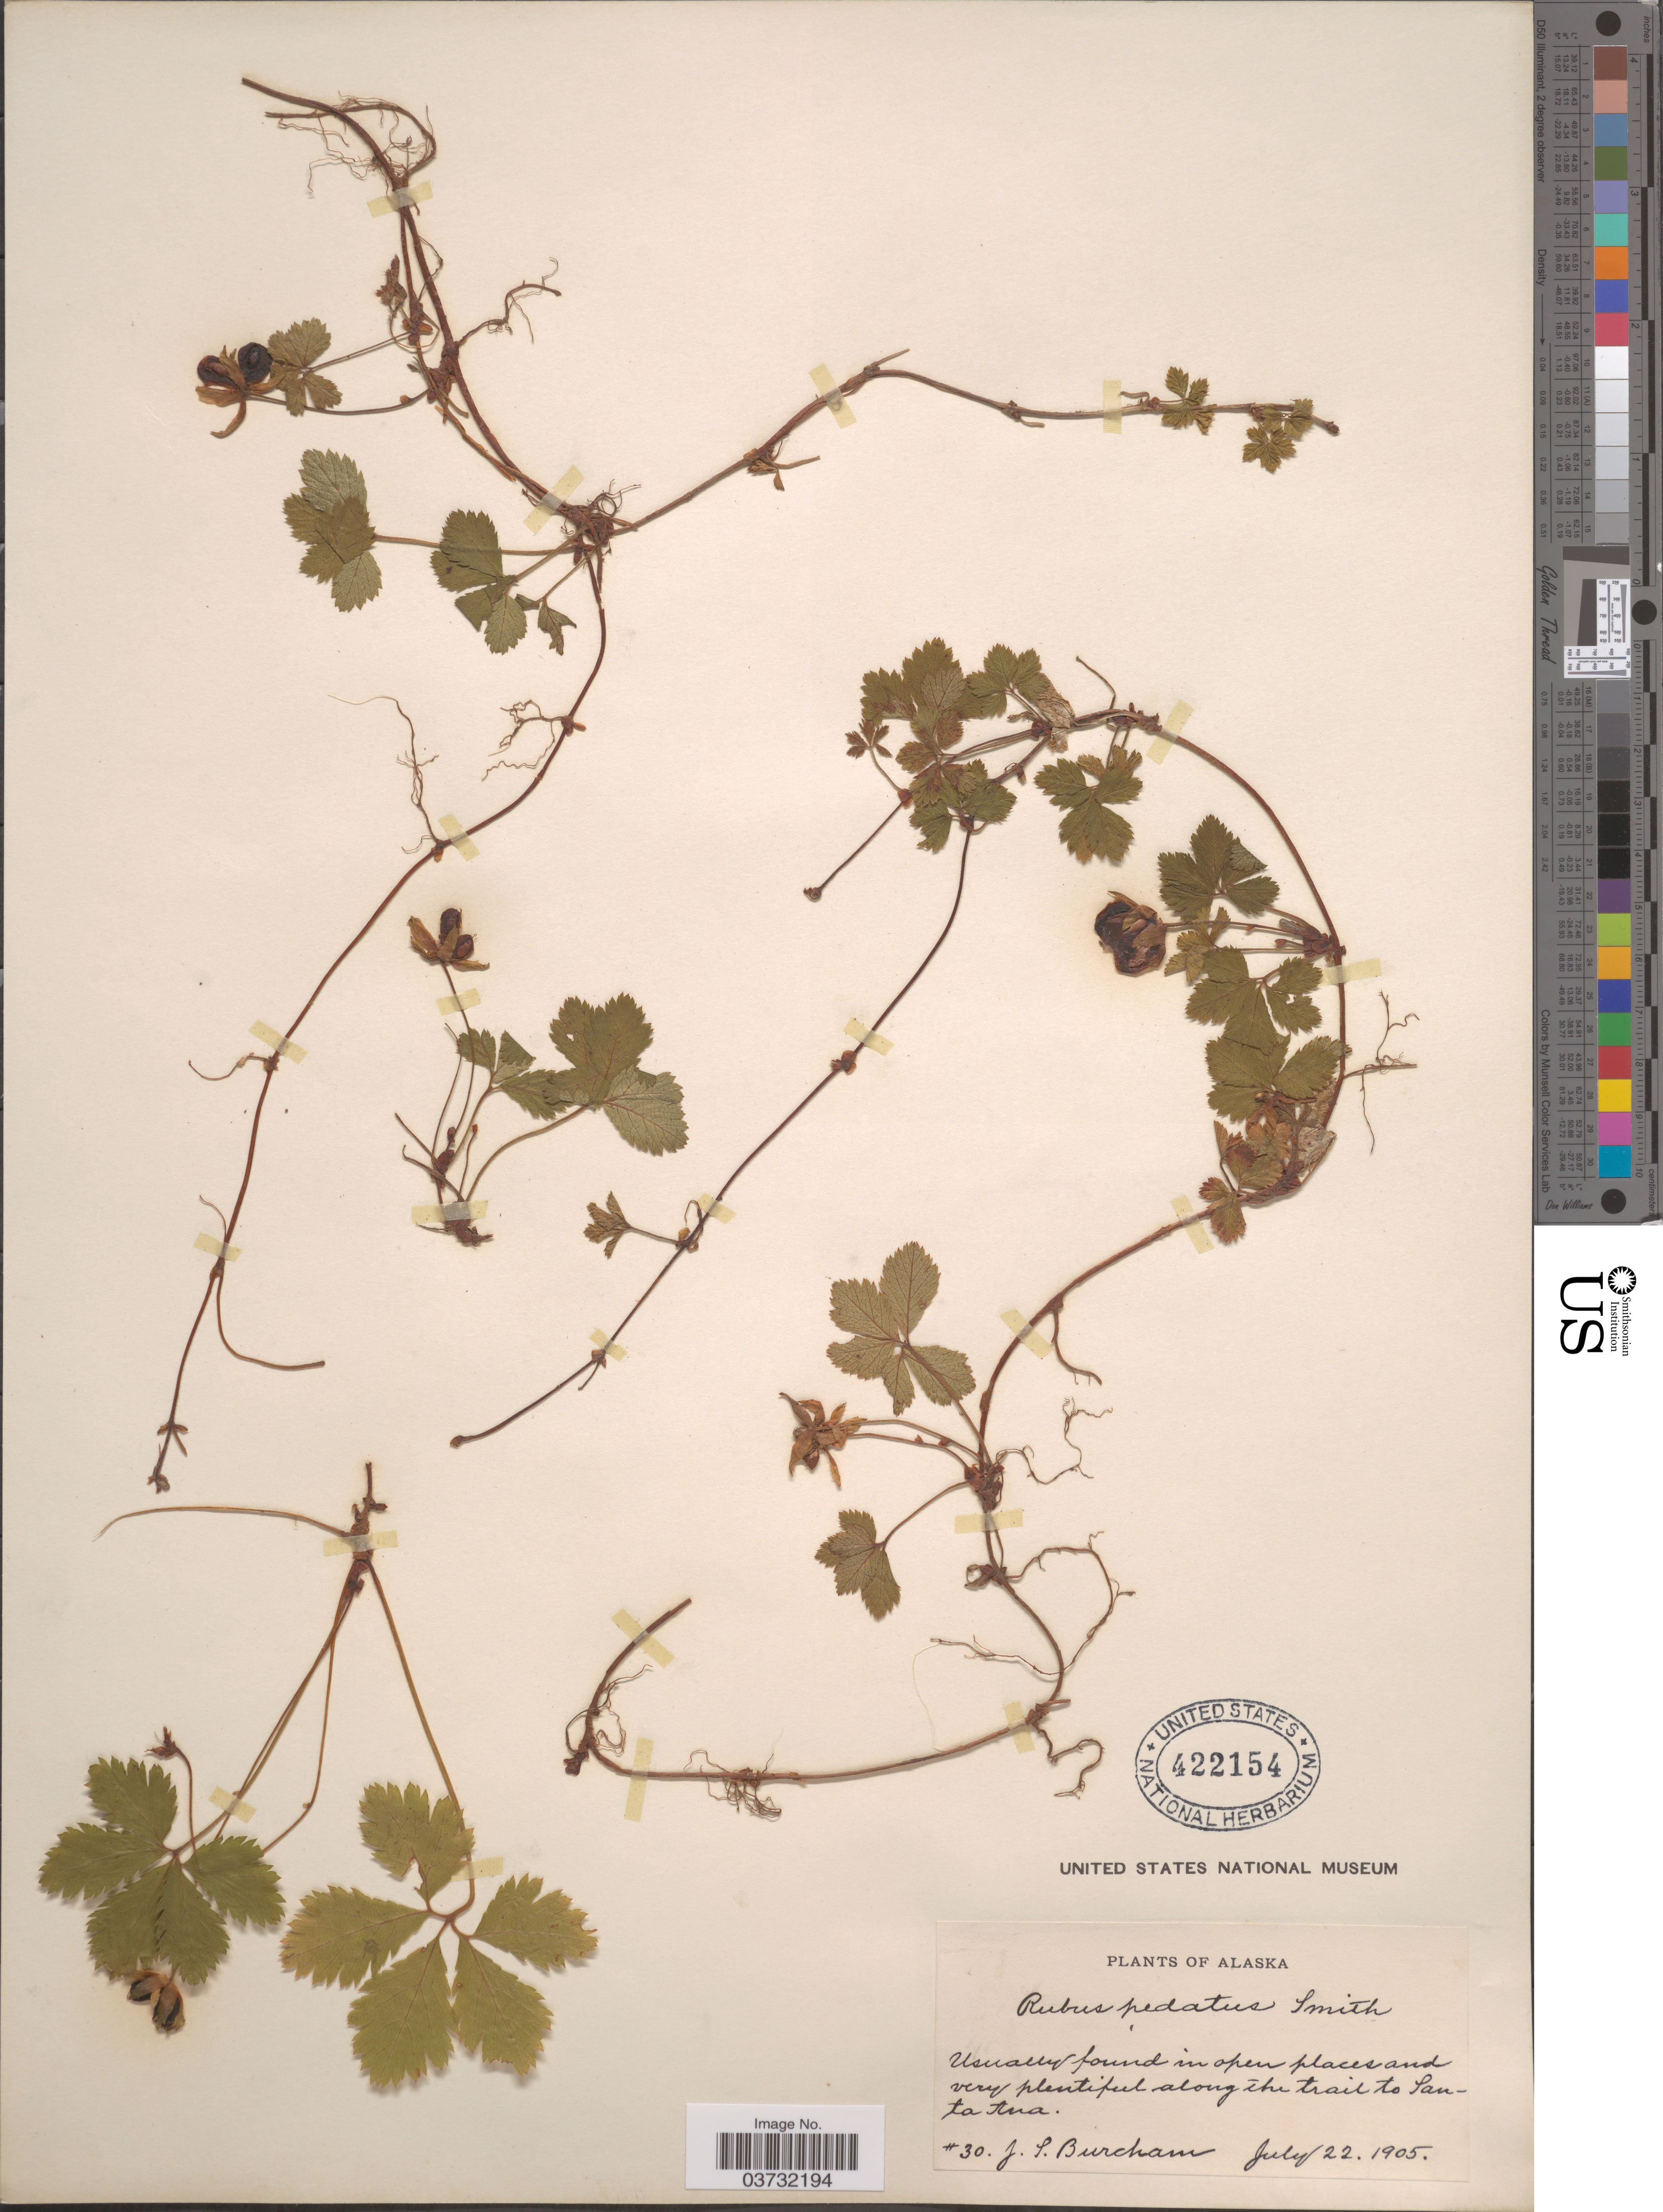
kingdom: Plantae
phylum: Tracheophyta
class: Magnoliopsida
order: Rosales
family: Rosaceae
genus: Rubus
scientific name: Rubus pedatus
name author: Sm.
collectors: J. Burcham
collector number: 30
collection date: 1905-07-22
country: United States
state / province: Alaska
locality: Along the trail to Santa Ana.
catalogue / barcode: US 422154